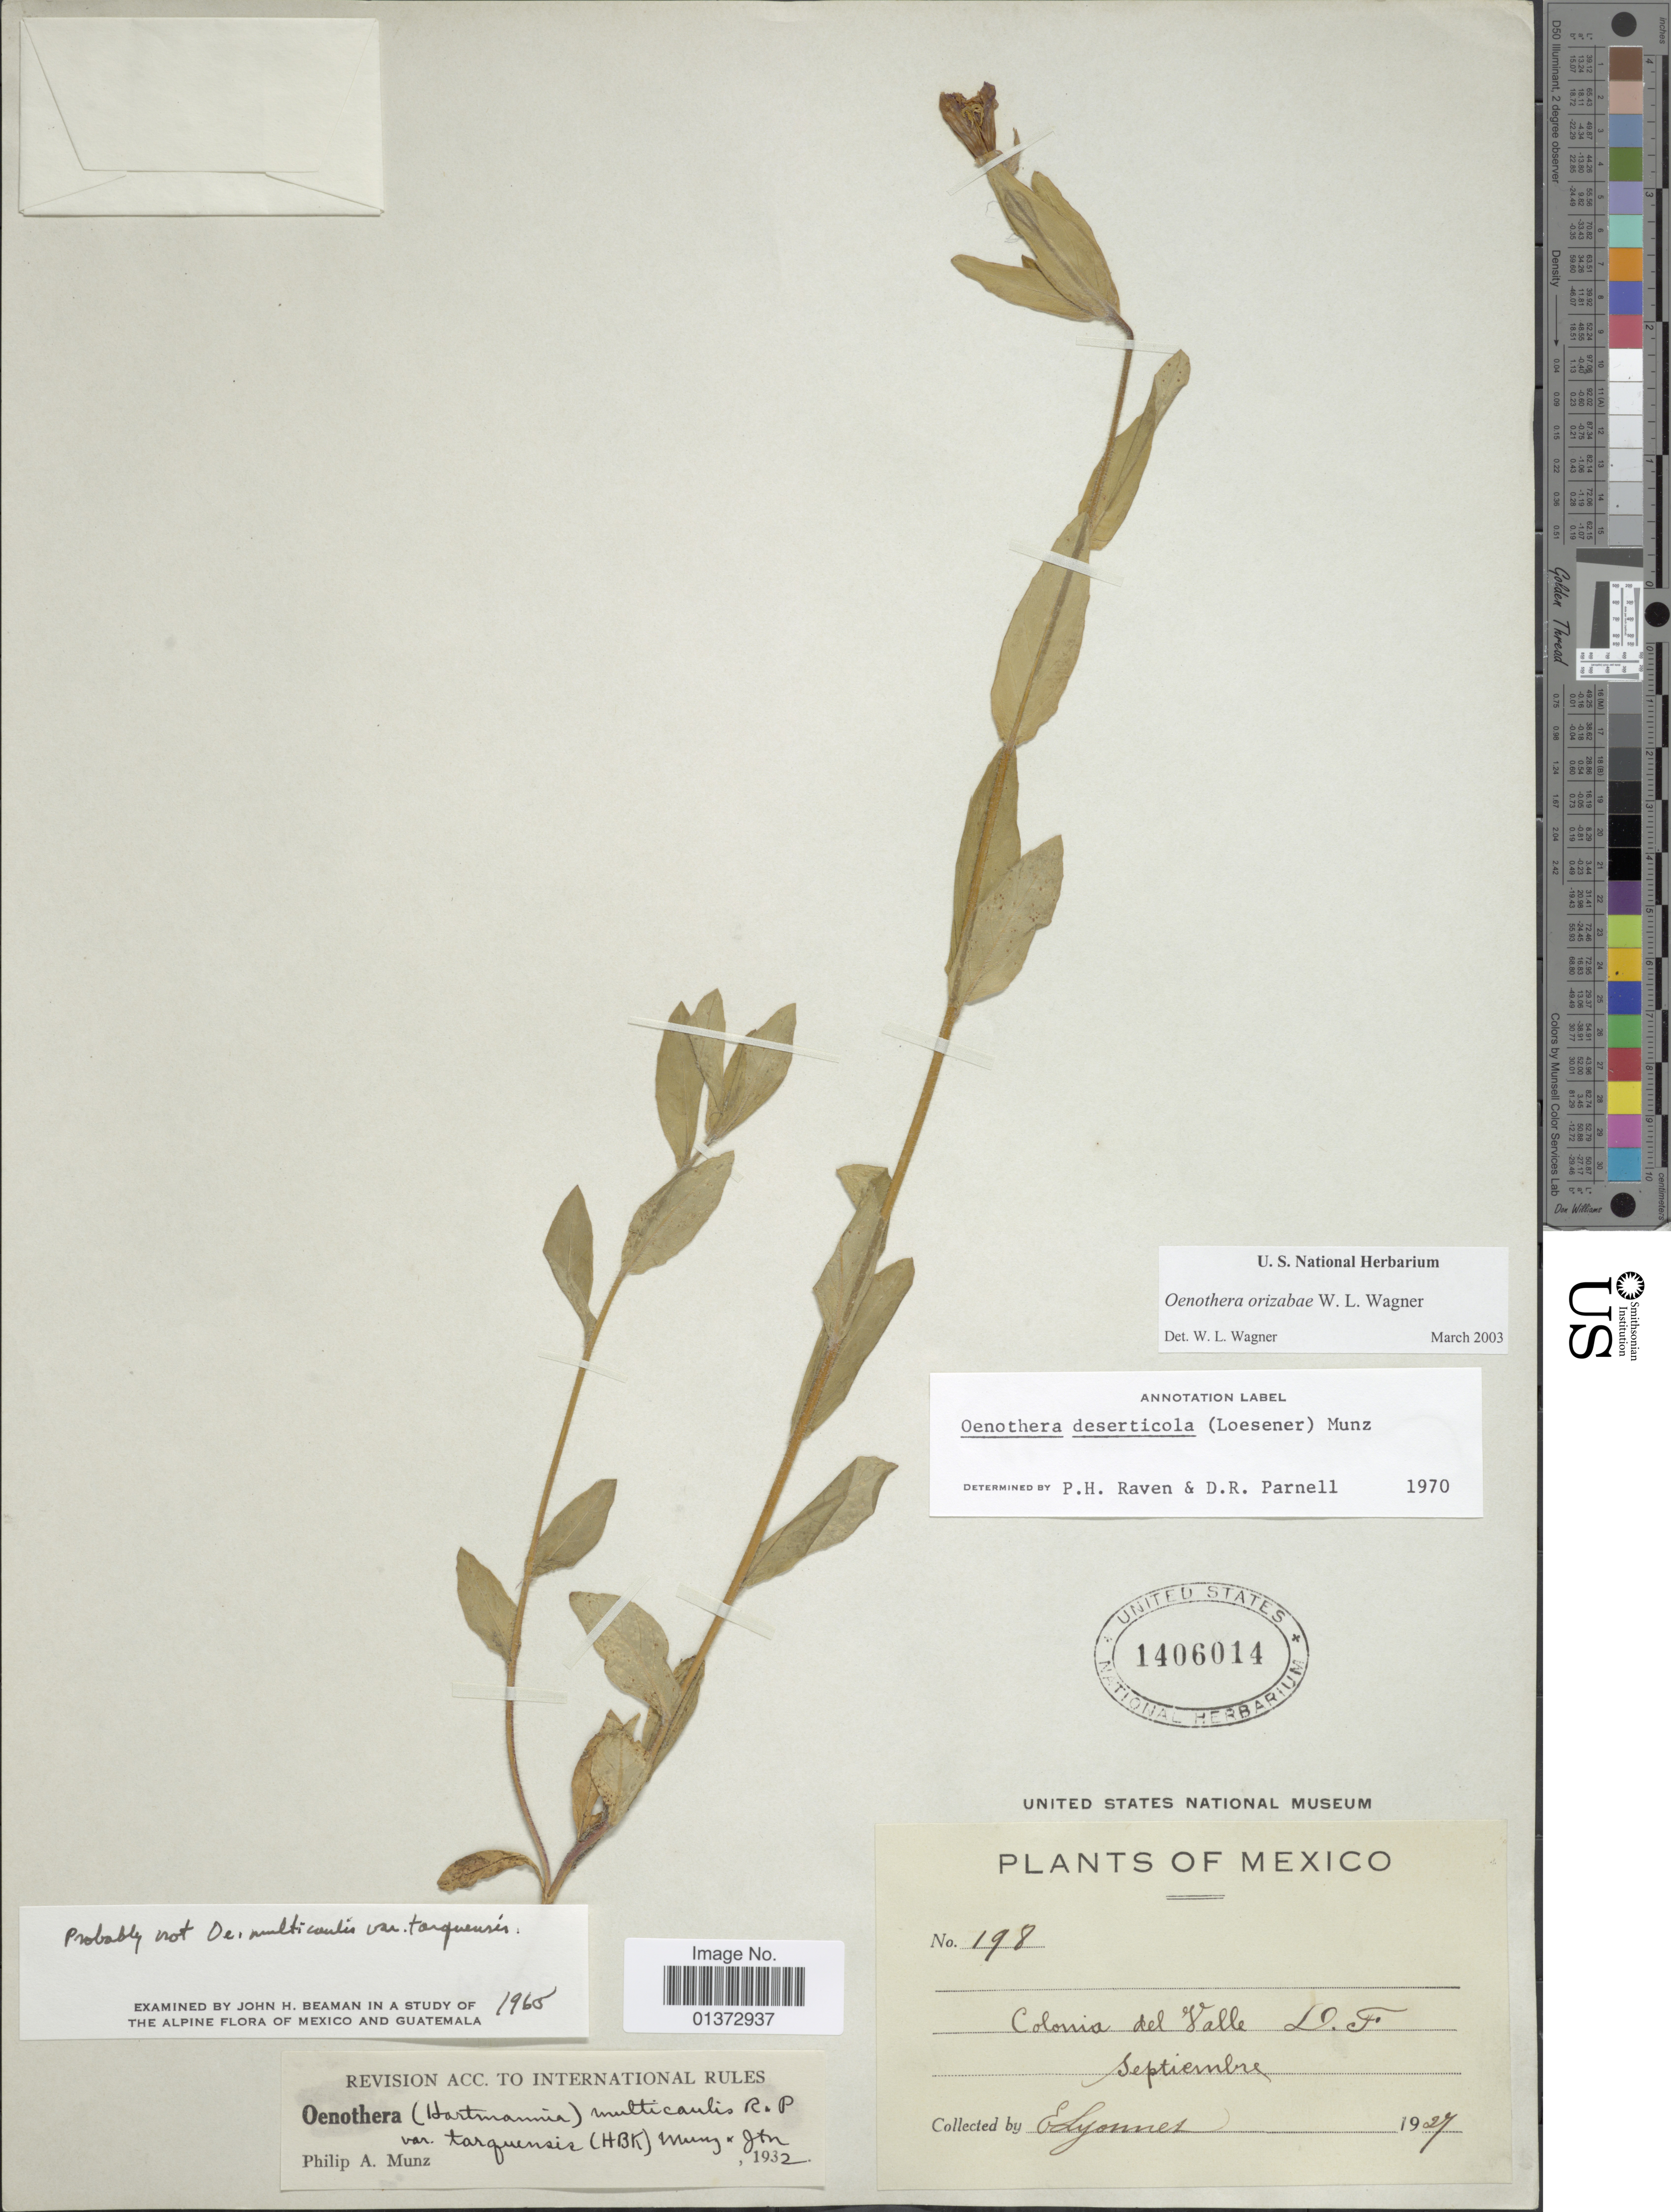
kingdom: Plantae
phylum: Tracheophyta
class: Magnoliopsida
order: Myrtales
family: Onagraceae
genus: Oenothera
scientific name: Oenothera hartwegii subsp. hartwegii x O. toumeyi (Small) Tidestr.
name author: W.L. Wagner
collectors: E. Lyonnet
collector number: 198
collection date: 1927-09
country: Mexico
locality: Colonia del Valle D.F.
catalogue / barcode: US 1406014